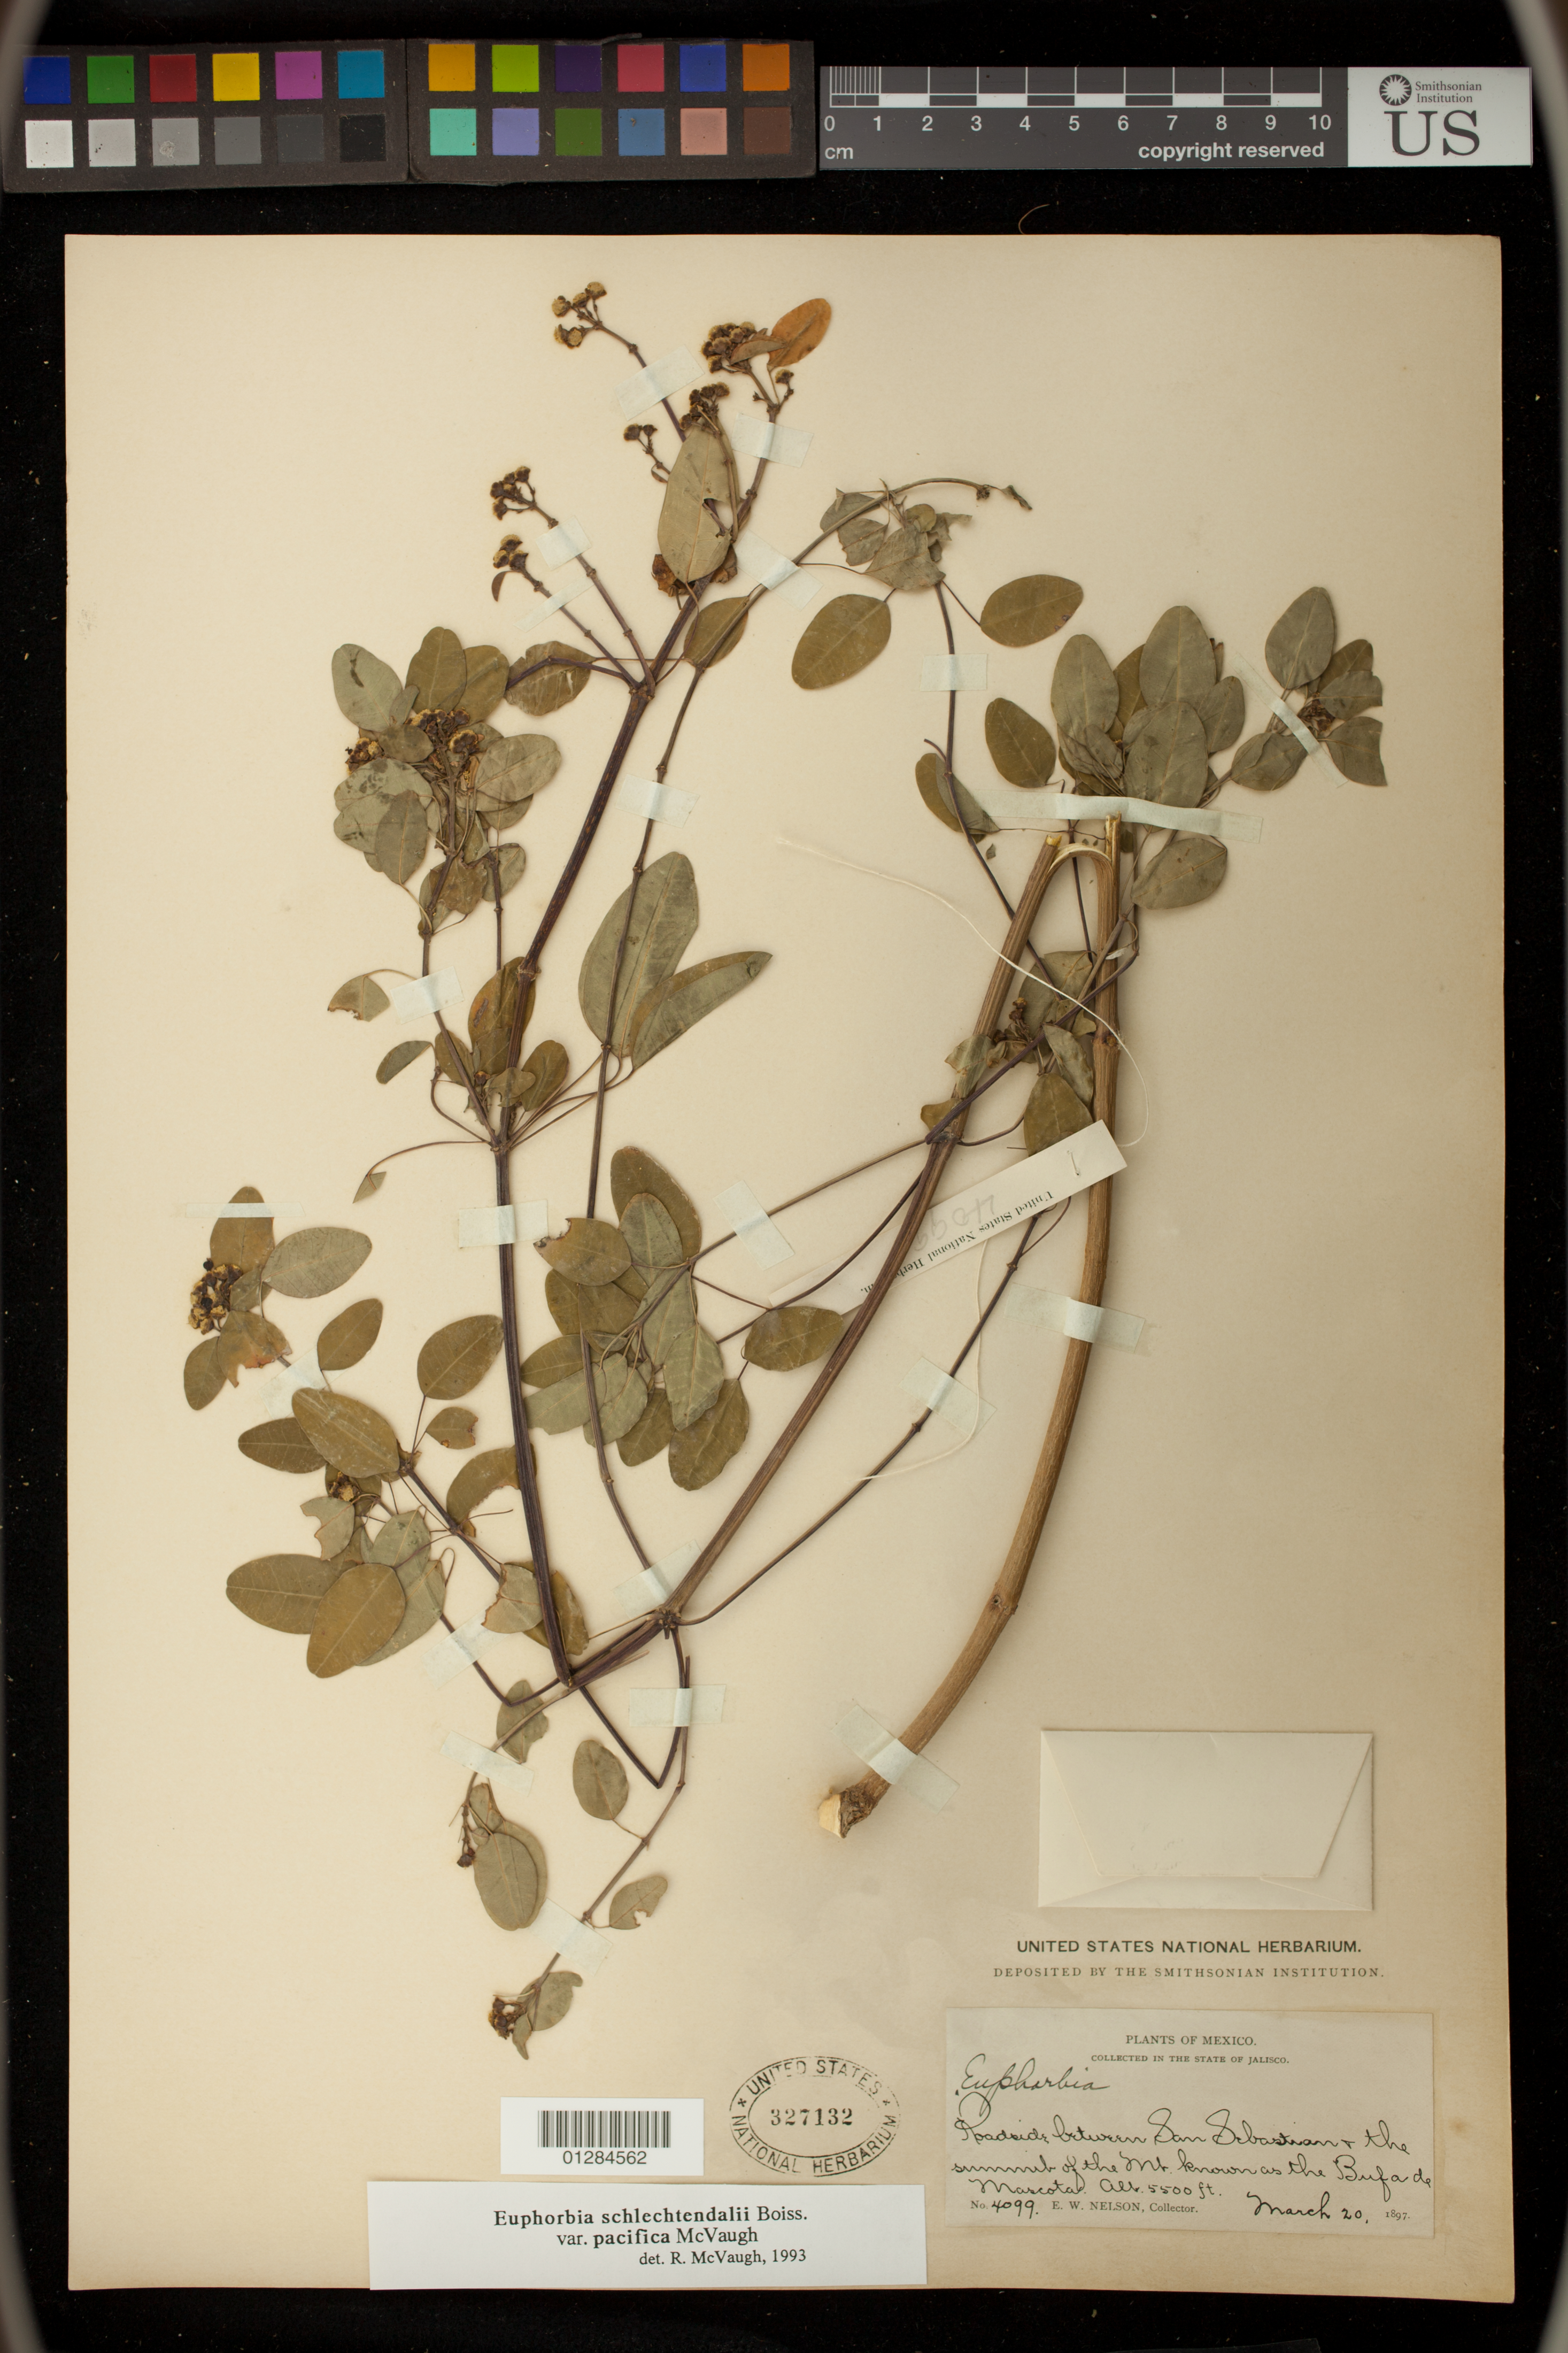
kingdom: Plantae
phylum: Tracheophyta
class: Magnoliopsida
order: Malpighiales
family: Euphorbiaceae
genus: Euphorbia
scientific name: Euphorbia schlechtendalii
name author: Boiss.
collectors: E. W. Nelson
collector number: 4099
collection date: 1897-03-20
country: Mexico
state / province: Jalisco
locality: Roadside between San Sebastian & the summit of the Mt. known as the Buforde Mascota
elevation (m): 1676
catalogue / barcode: US 327132